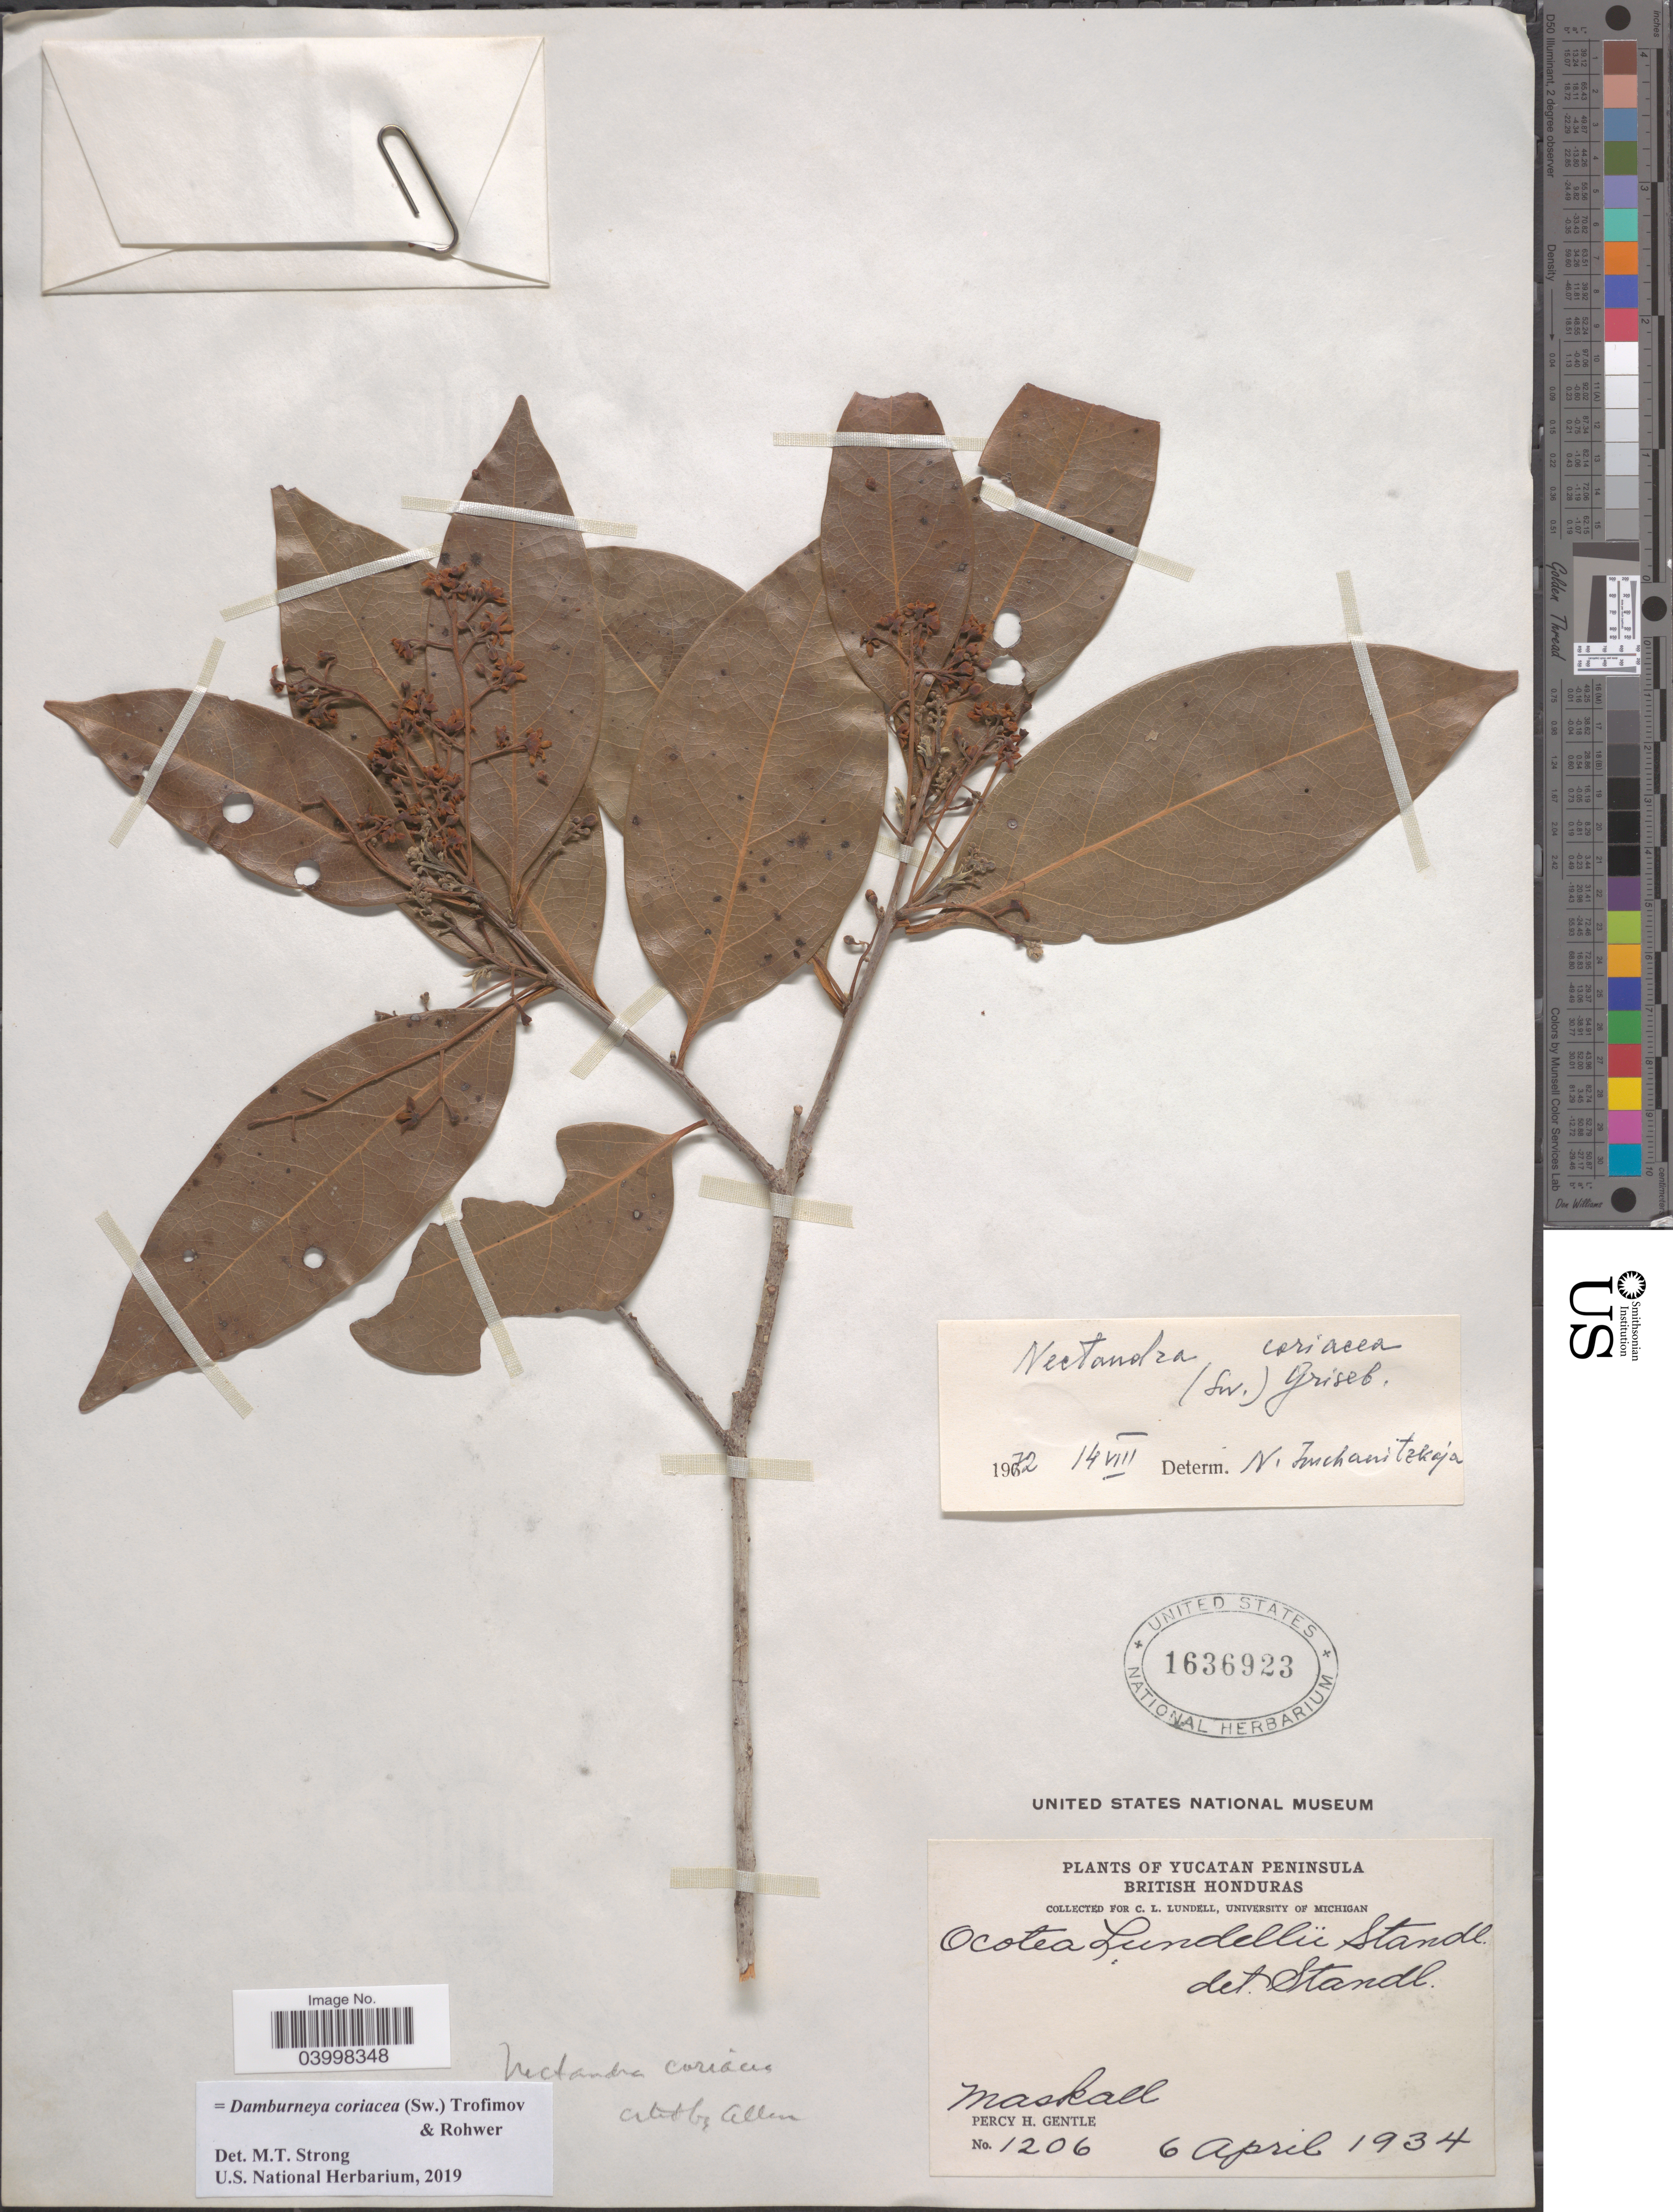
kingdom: Plantae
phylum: Tracheophyta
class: Magnoliopsida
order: Laurales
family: Lauraceae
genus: Damburneya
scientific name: Damburneya coriacea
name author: (Sw.) Trofimov & Rohwer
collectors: P. H. Gentle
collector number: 1206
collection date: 1934-04-06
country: Belize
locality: Yucatab Peninsula. British Honduras. Maskall.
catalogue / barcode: US 1636923